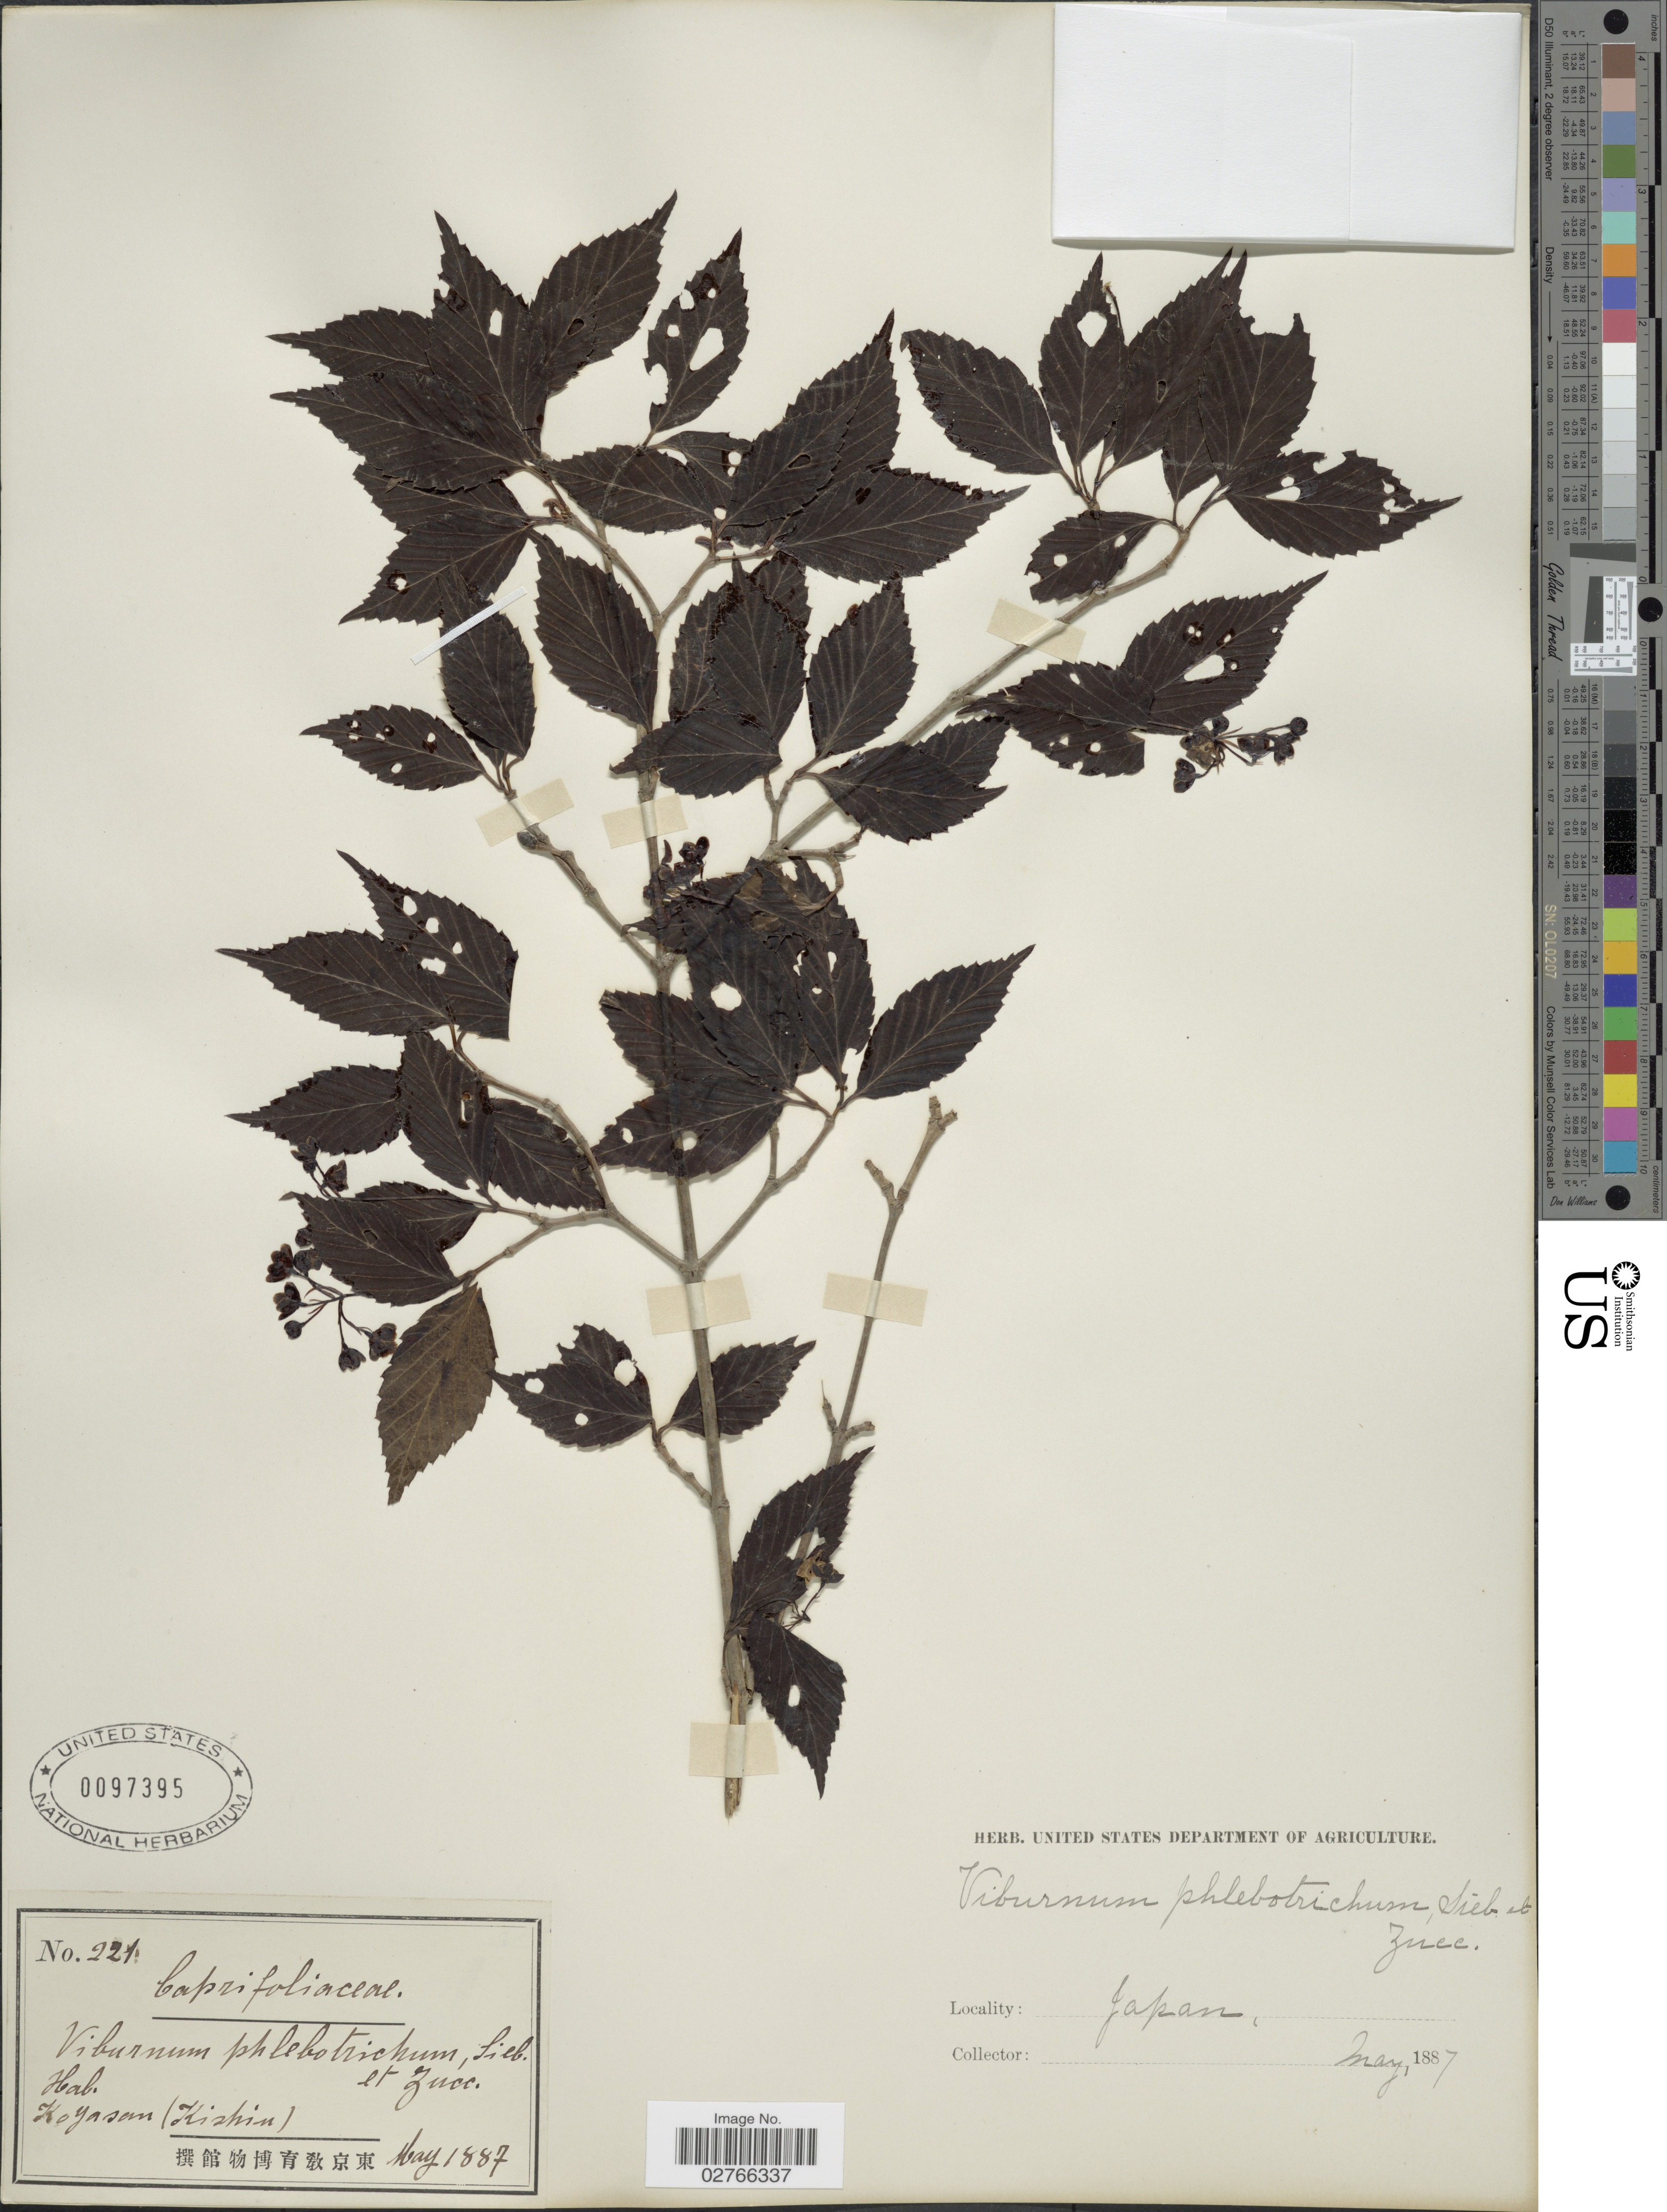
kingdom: Plantae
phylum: Tracheophyta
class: Magnoliopsida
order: Dipsacales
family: Viburnaceae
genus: Viburnum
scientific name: Viburnum phlebotrichum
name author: Siebold & Zucc.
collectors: ex herb. U. S. Department of Agriculture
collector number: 221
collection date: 1887-05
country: Japan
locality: Koyasan (Kishin)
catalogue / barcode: US 97395